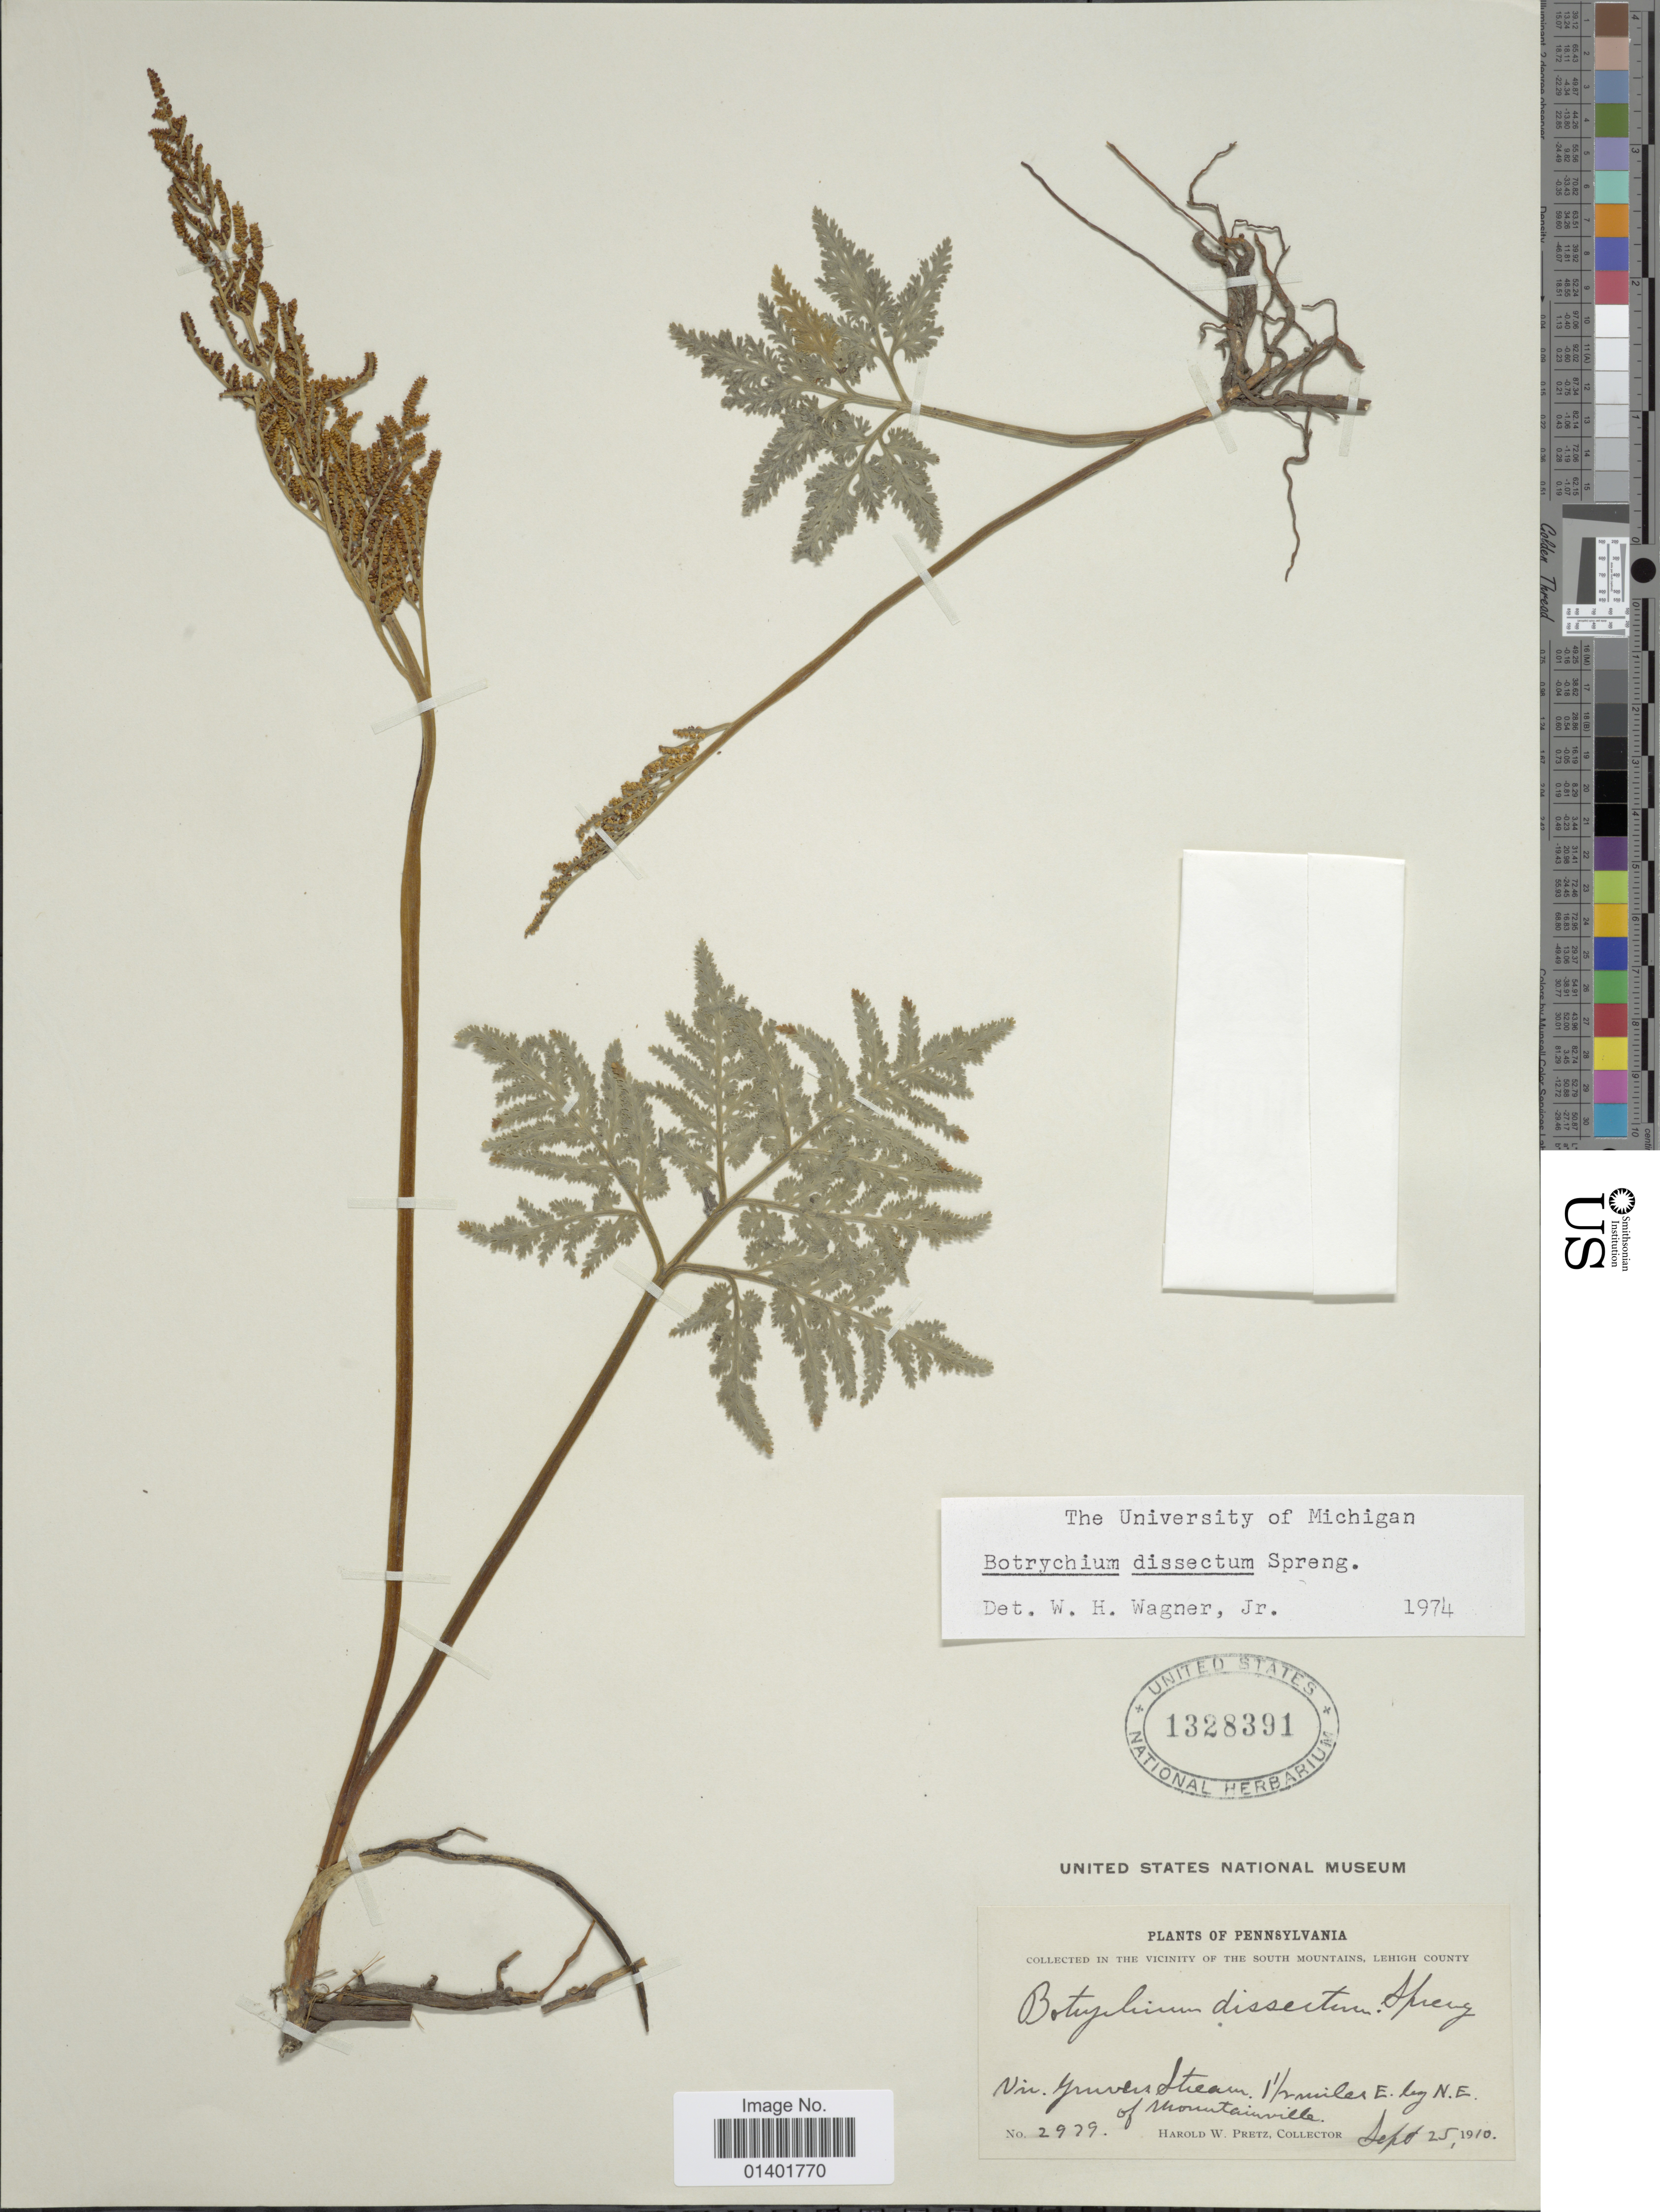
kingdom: Plantae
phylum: Tracheophyta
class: Polypodiopsida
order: Ophioglossales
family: Ophioglossaceae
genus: Botrychium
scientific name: Botrychium dissectum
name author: Spreng.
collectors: H. W. Pretz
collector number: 2939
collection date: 1910-09-25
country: United States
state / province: Pennsylvania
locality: Vic. Gruvers Stream 1 1/2 miles E. by N.E. of Mountainville.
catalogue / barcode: US 1328391